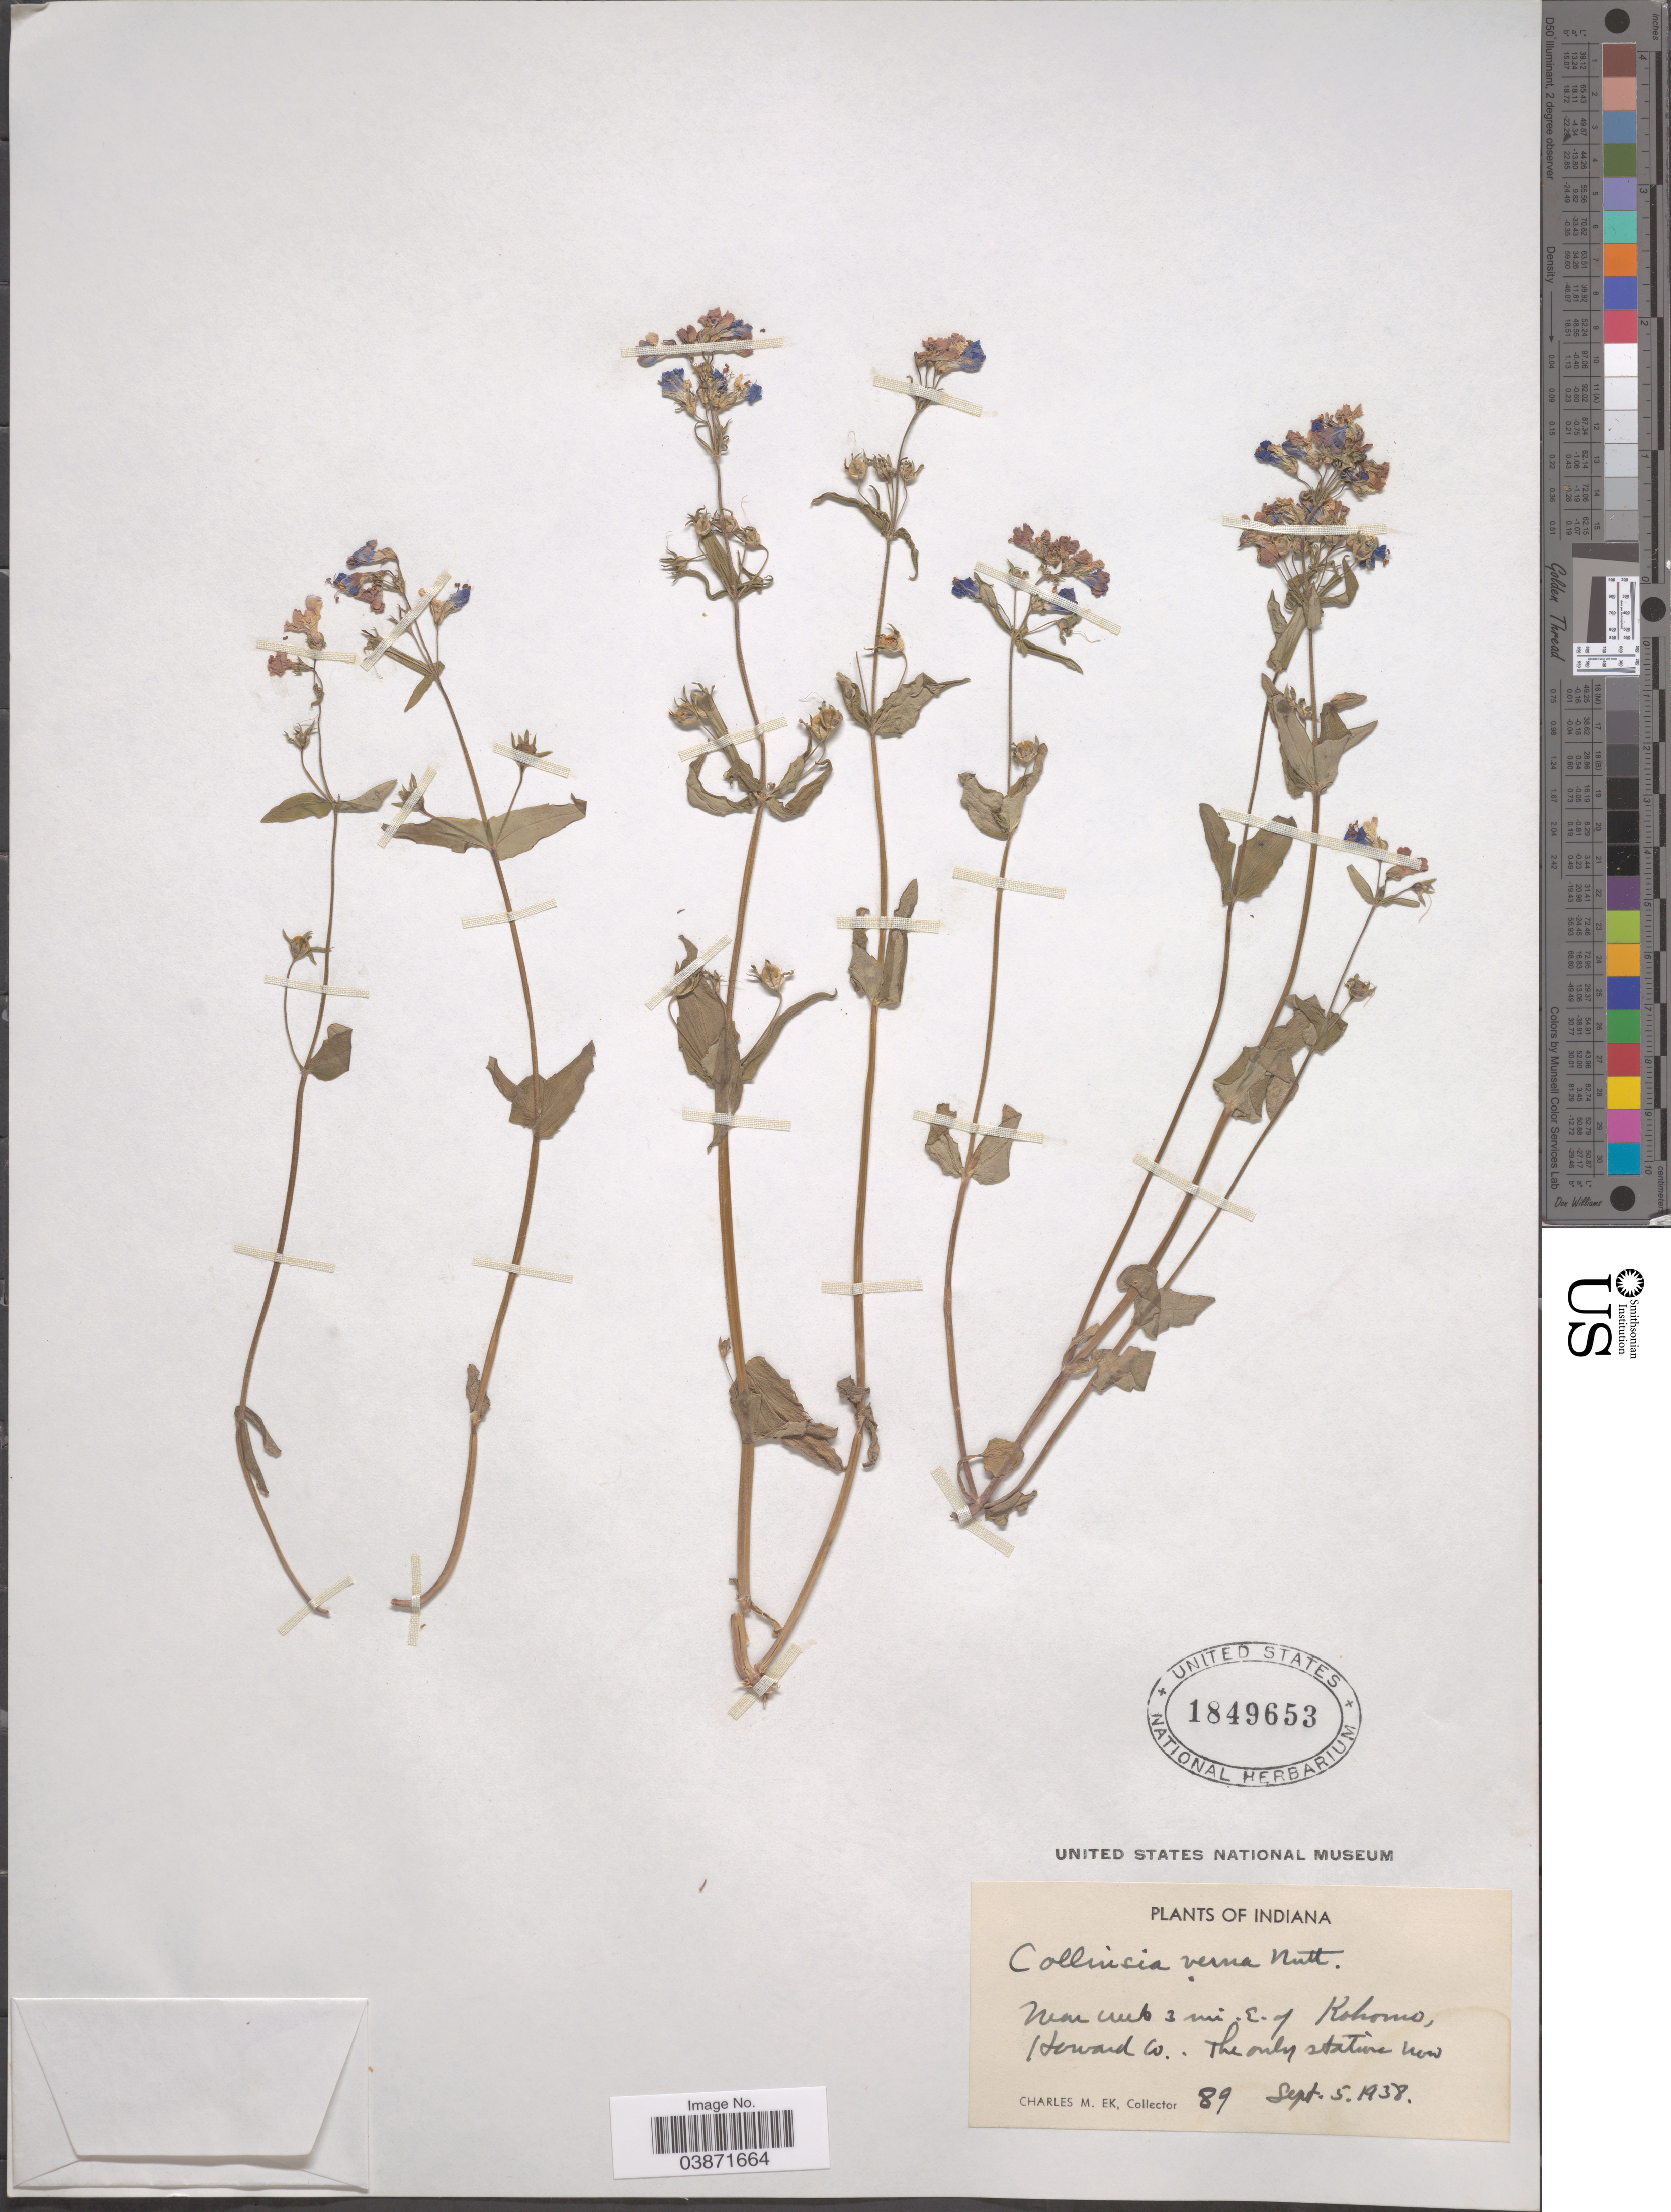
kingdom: Plantae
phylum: Tracheophyta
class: Magnoliopsida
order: Lamiales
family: Plantaginaceae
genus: Collinsia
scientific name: Collinsia verna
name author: Nutt.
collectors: C. Ek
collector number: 89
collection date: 1958-09-05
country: United States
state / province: Indiana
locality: Near creek 3 mi. E. of Kokomo Howard Co.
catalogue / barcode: US 1849653